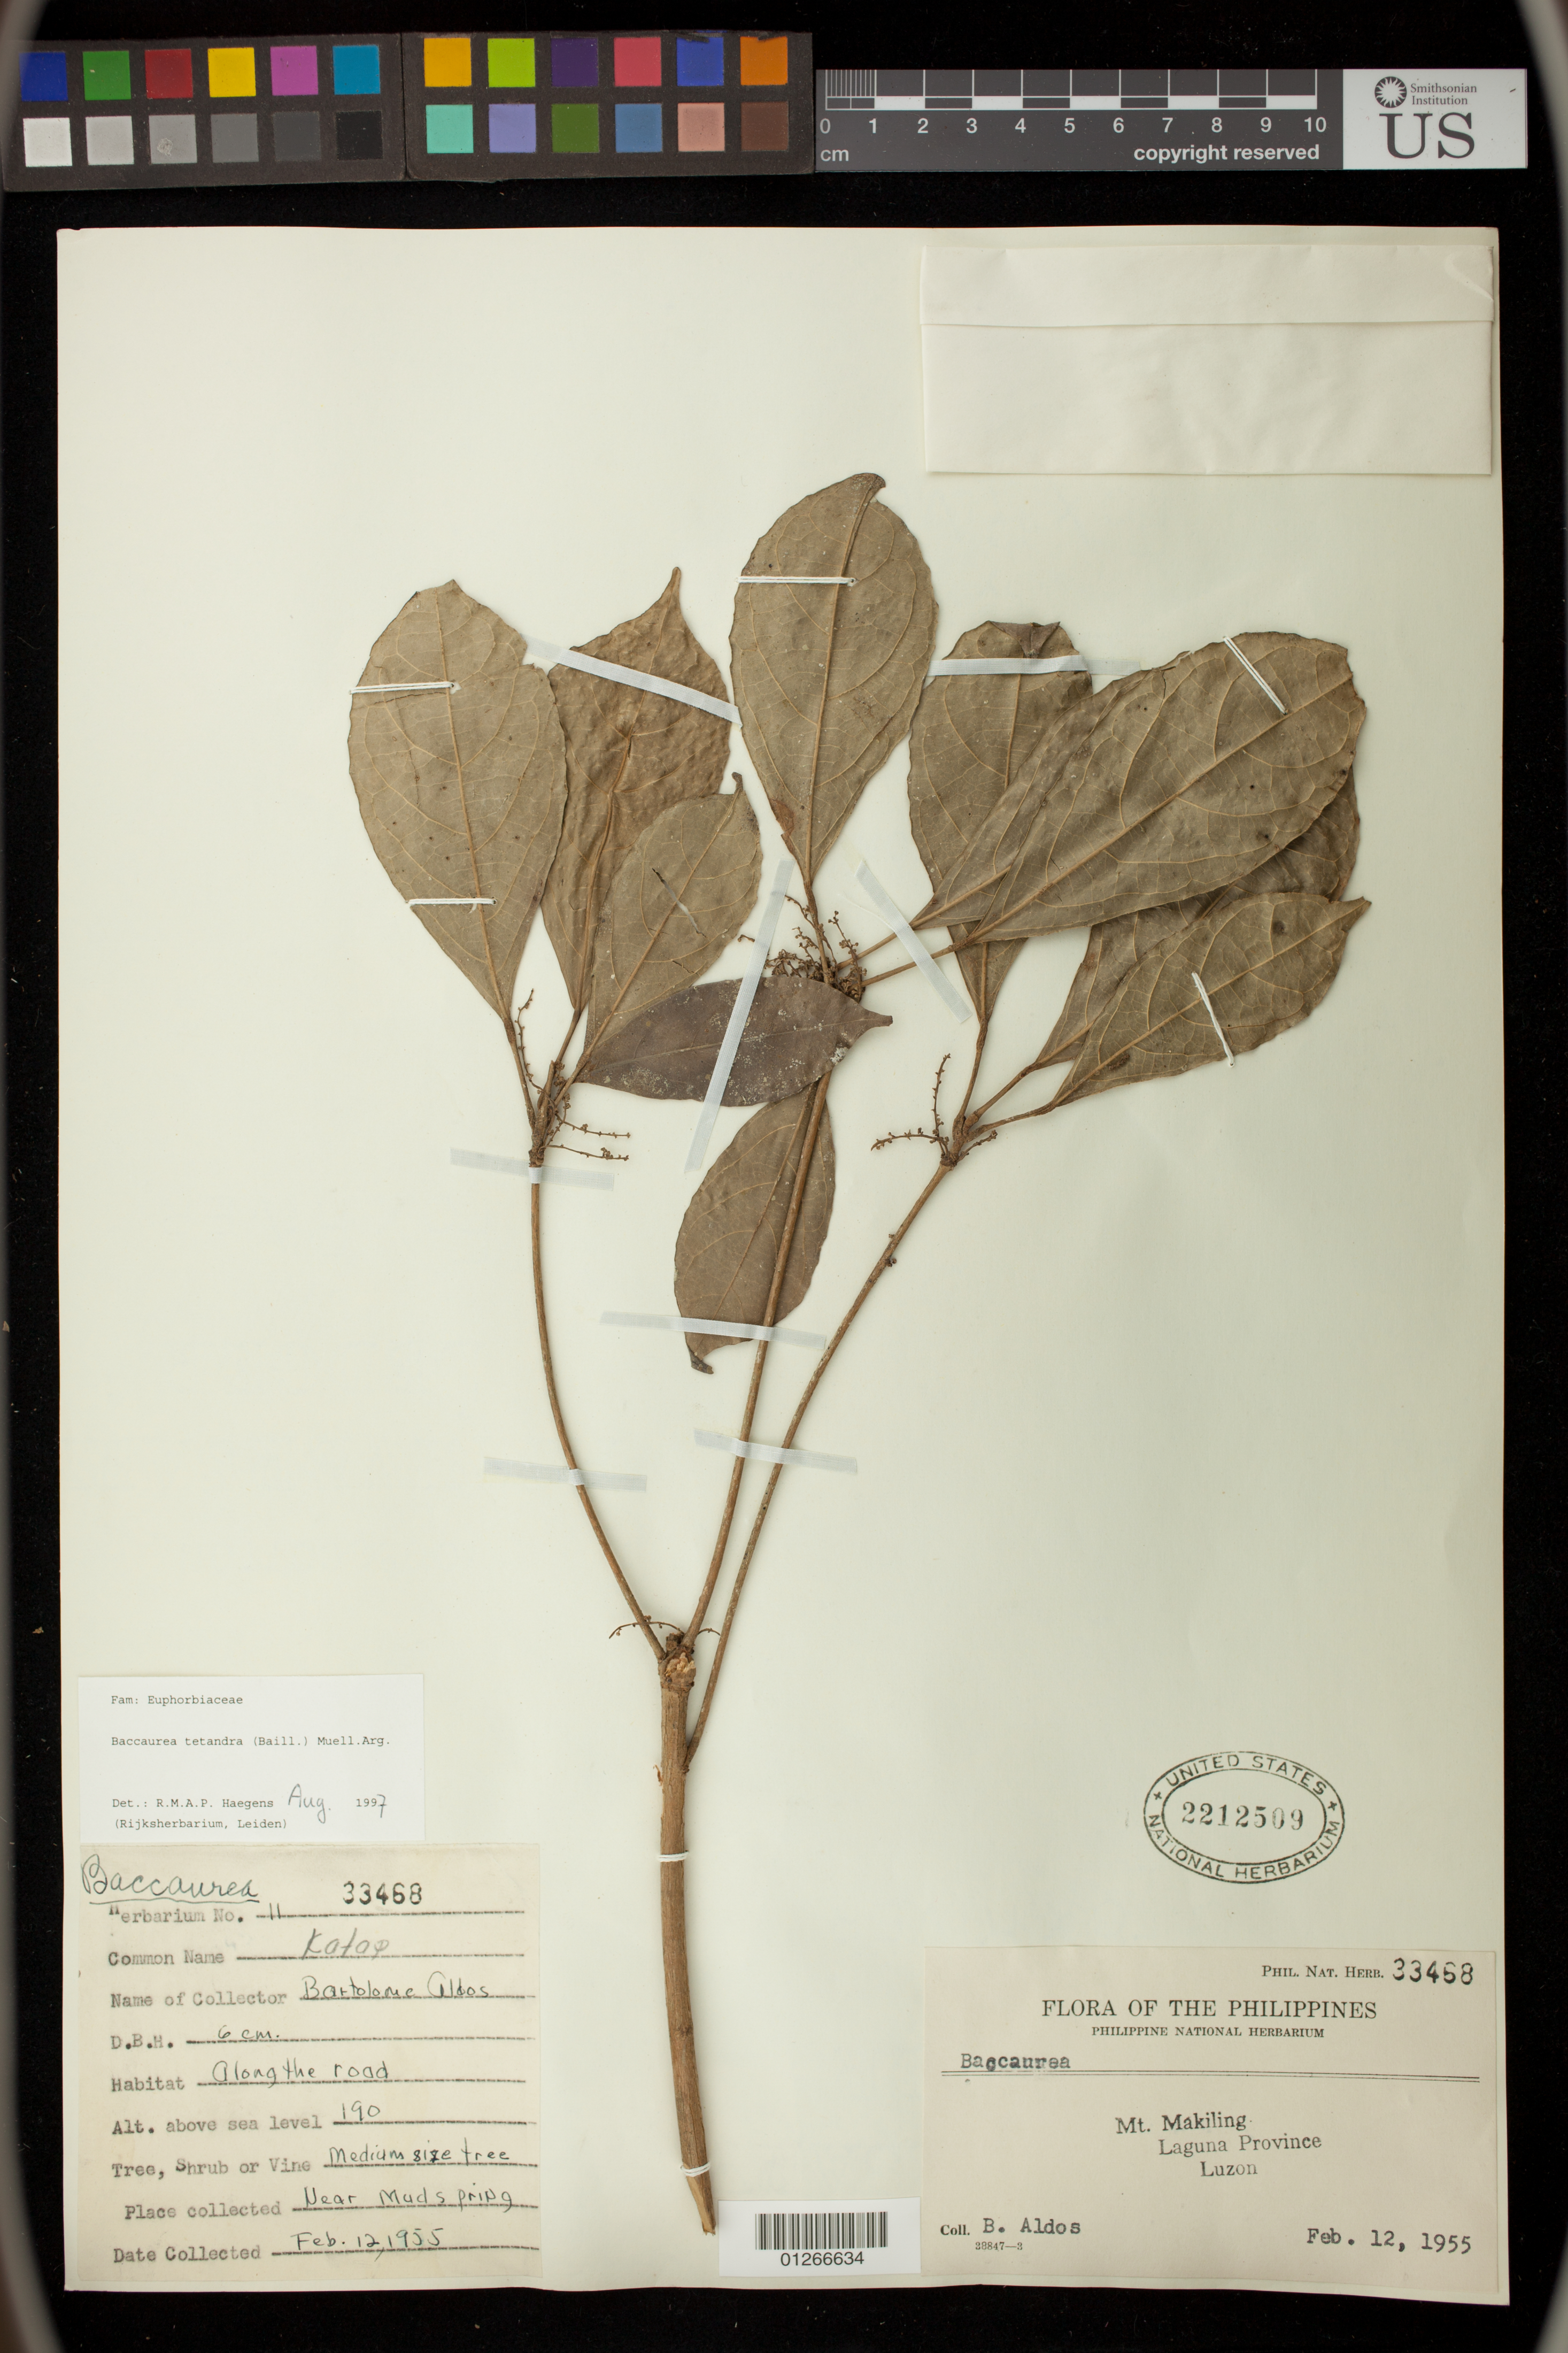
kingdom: Plantae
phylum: Tracheophyta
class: Magnoliopsida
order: Malpighiales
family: Phyllanthaceae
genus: Baccaurea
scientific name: Baccaurea tetrandra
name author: (Baill.) Müll. Arg.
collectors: B. Aldos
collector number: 33468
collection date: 1955-02-12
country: Philippines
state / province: Calabarzon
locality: Mt. Makiling, Laguna Province, Luzon